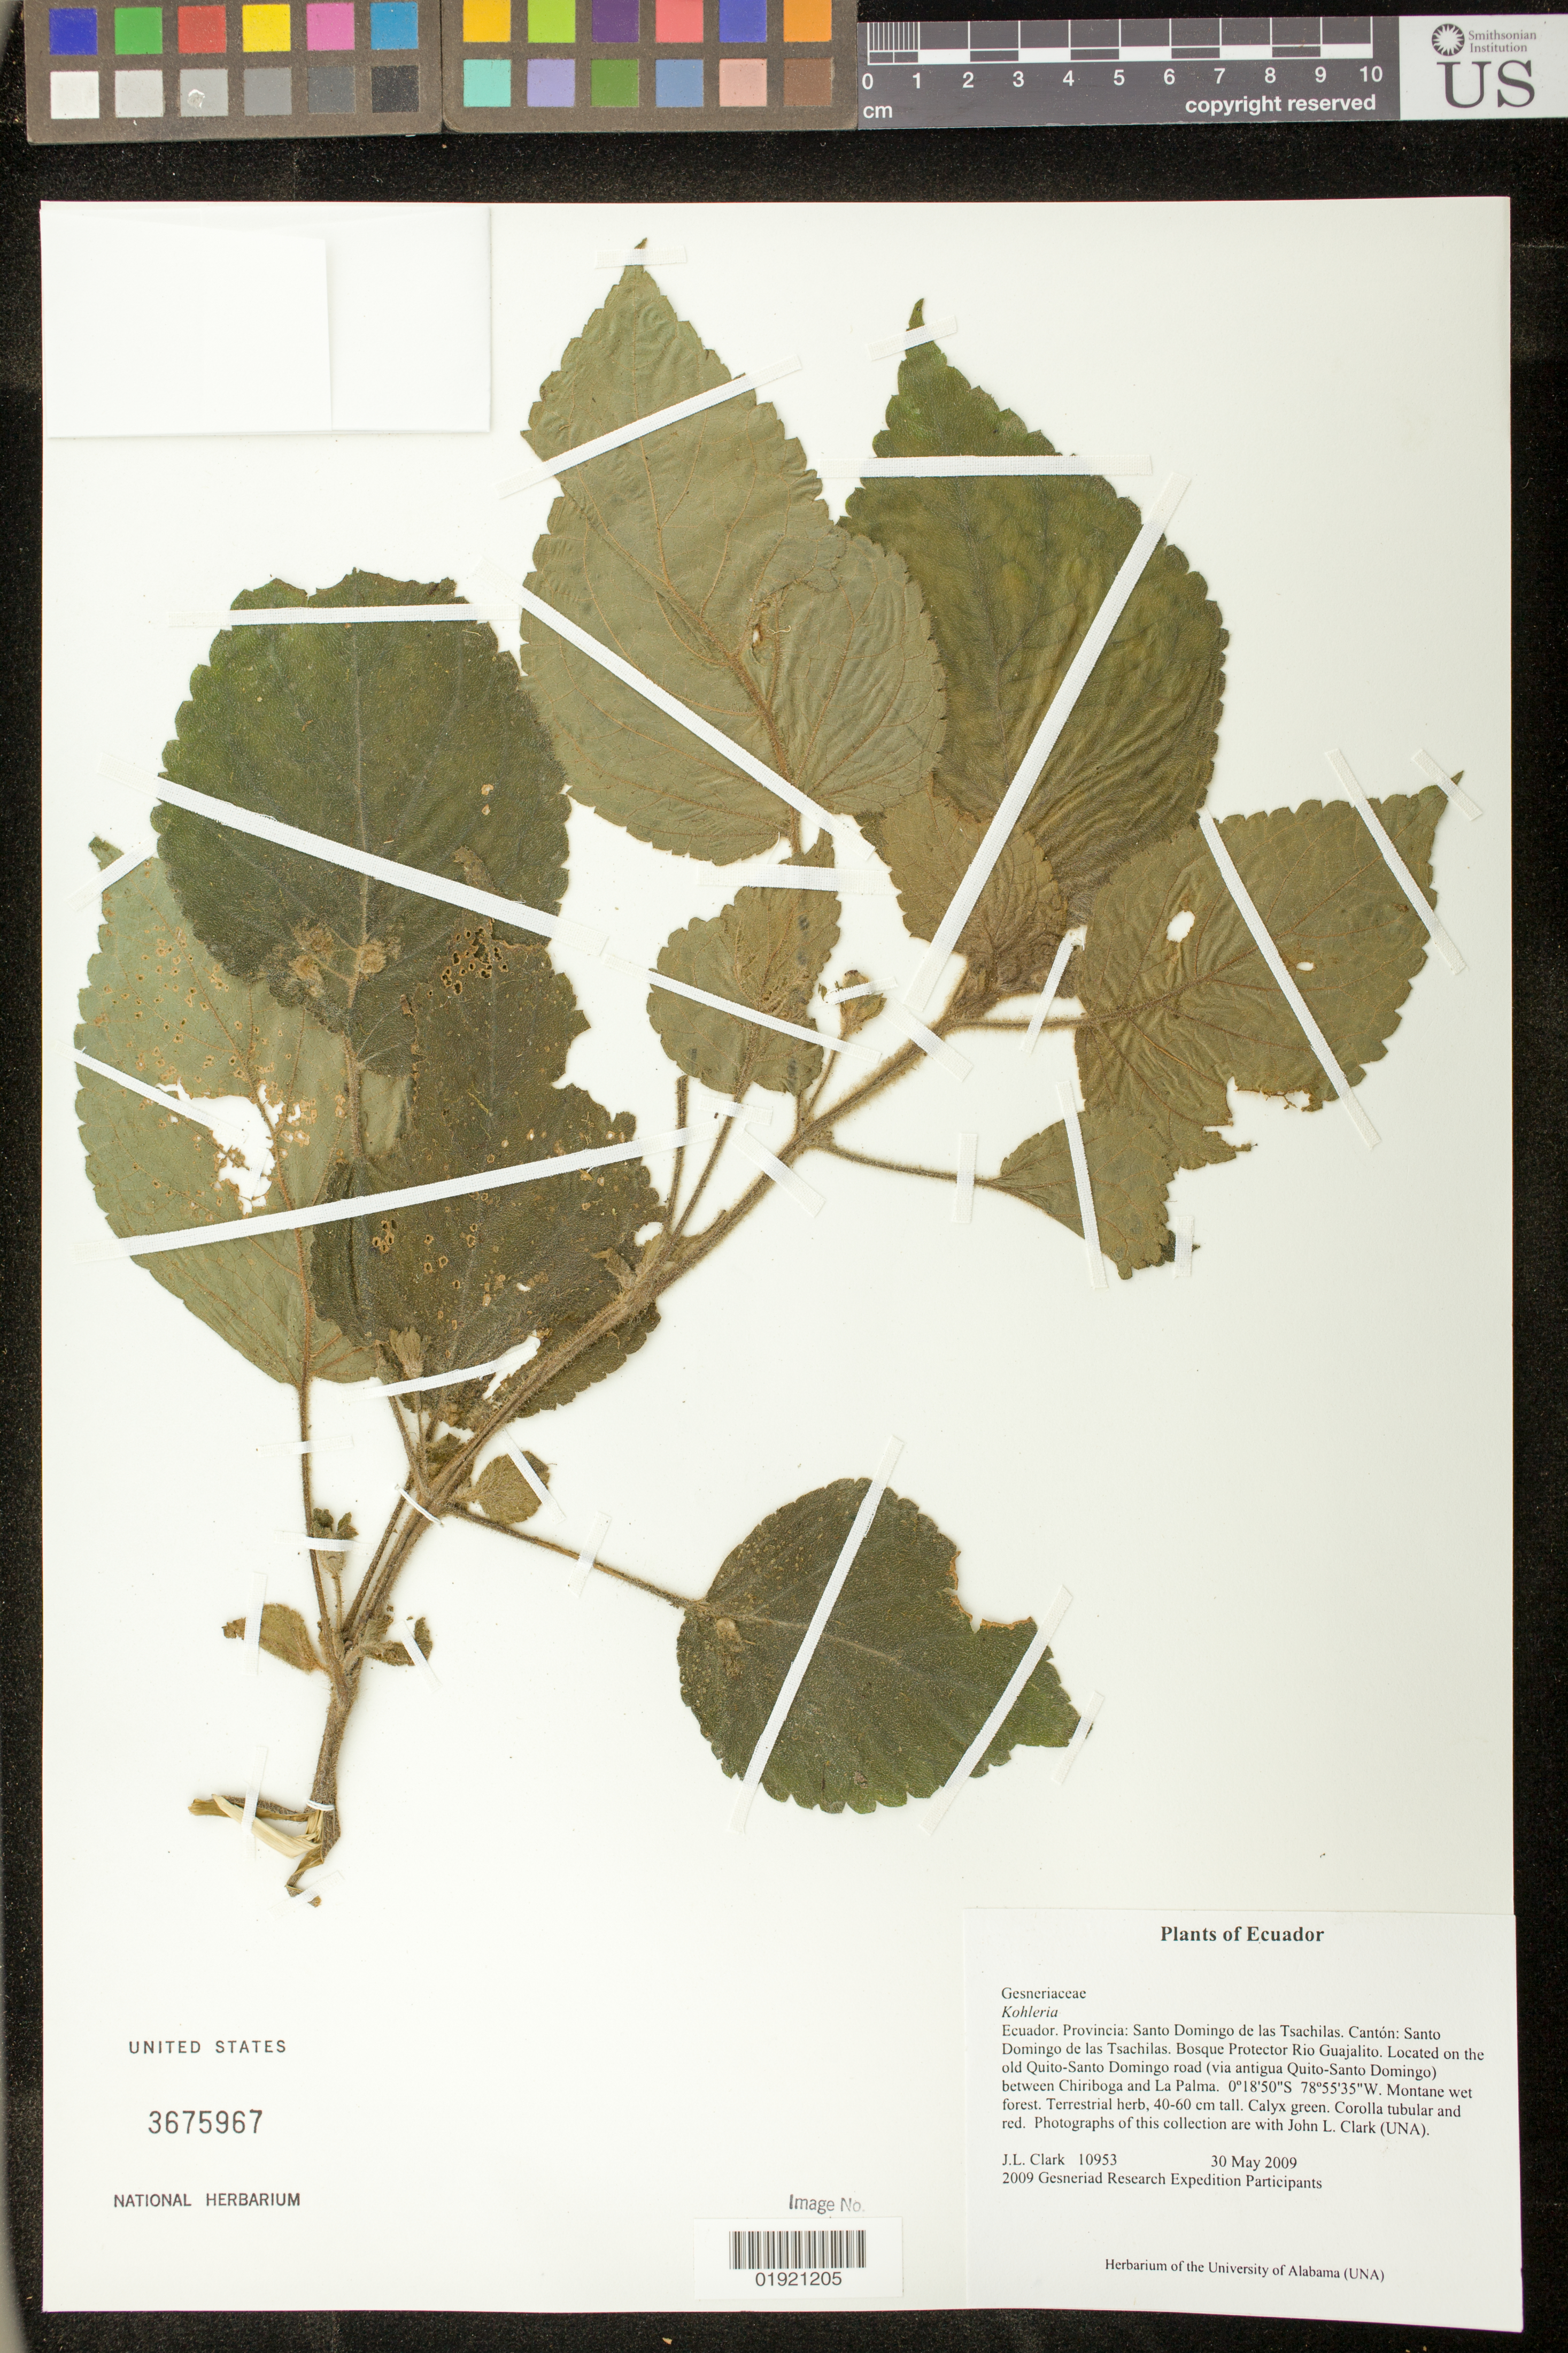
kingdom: Plantae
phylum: Tracheophyta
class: Magnoliopsida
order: Lamiales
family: Gesneriaceae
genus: Kohleria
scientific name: Kohleria sp.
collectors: J. L. Clark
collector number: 10953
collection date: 2009-05-30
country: Ecuador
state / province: Tsáchilas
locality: Canton: Santo Domingo de los Tsachilas. Bosque Protector Rio Guajalito. Located on the old Quito-Santo Domingo road (via antigua Quito-Santo Domingo) between Chiriboga and La Palma.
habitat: Montane wet forest.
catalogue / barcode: US 3675967